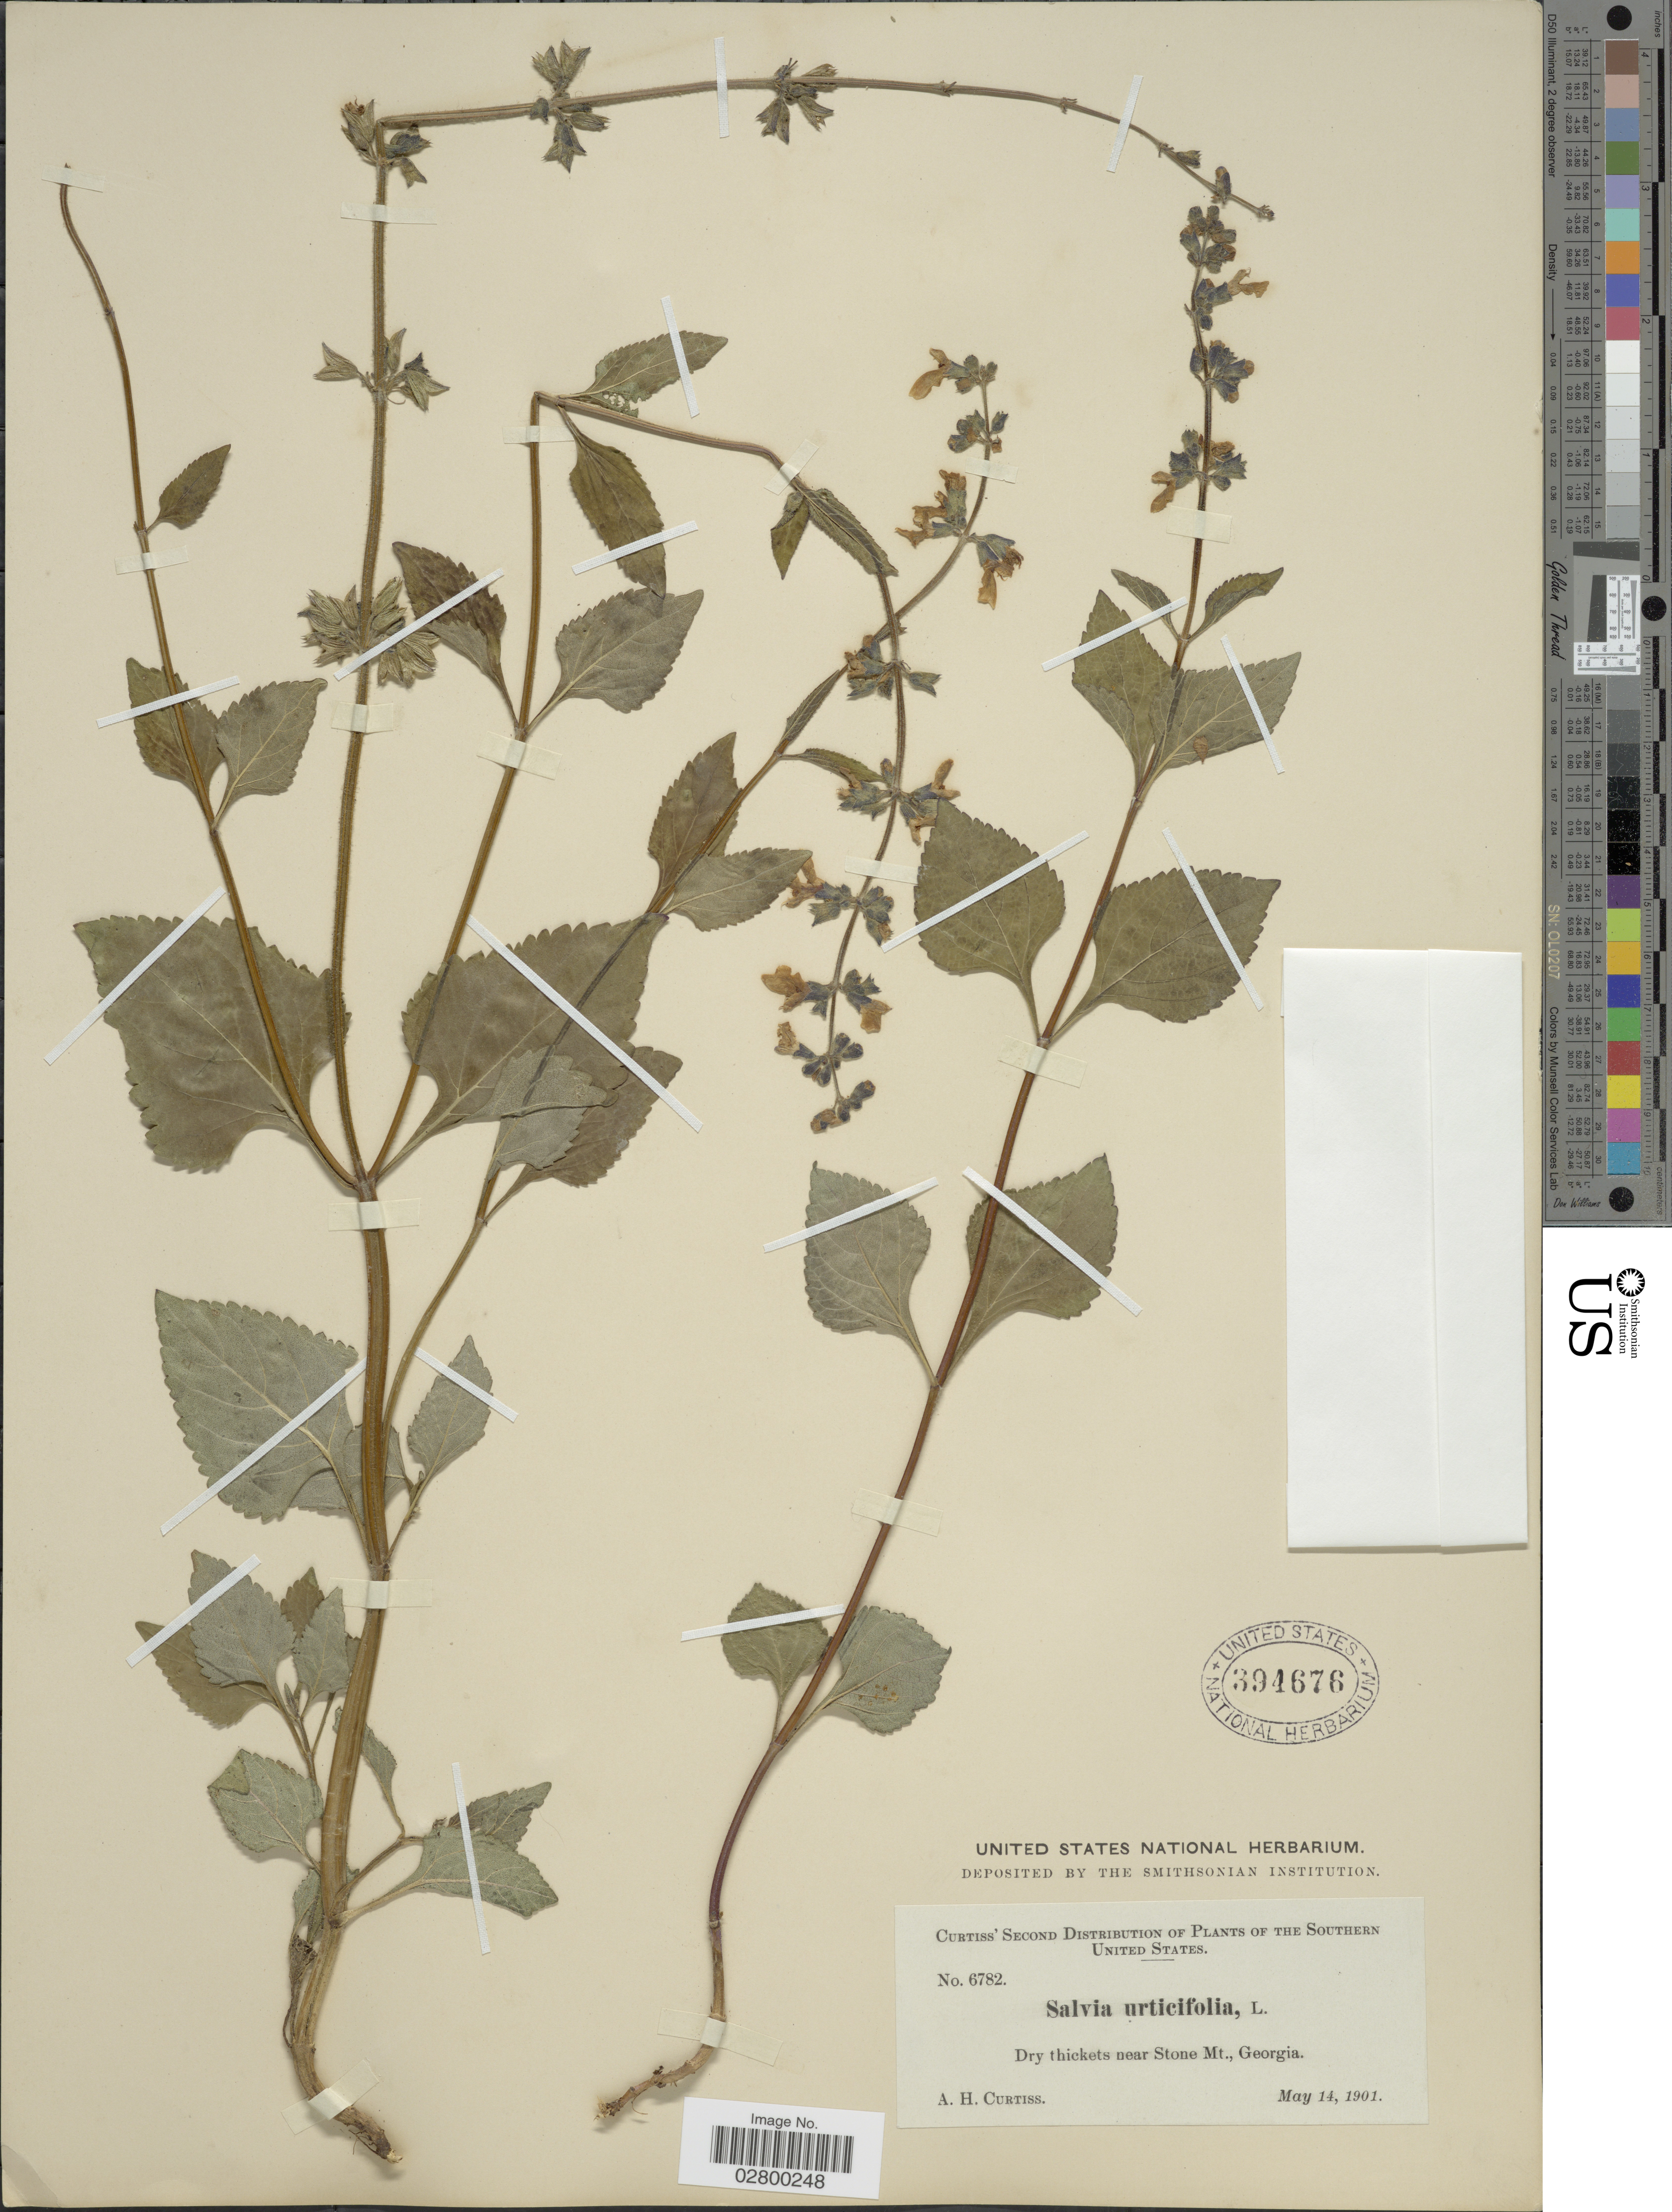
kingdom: Plantae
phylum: Tracheophyta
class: Magnoliopsida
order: Lamiales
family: Lamiaceae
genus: Salvia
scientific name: Salvia urticifolia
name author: L.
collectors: A. H. Curtiss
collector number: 6782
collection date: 1901-05-14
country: United States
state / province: Georgia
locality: The Southern United States, Dry thickets near Stone Mt.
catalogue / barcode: US 394676